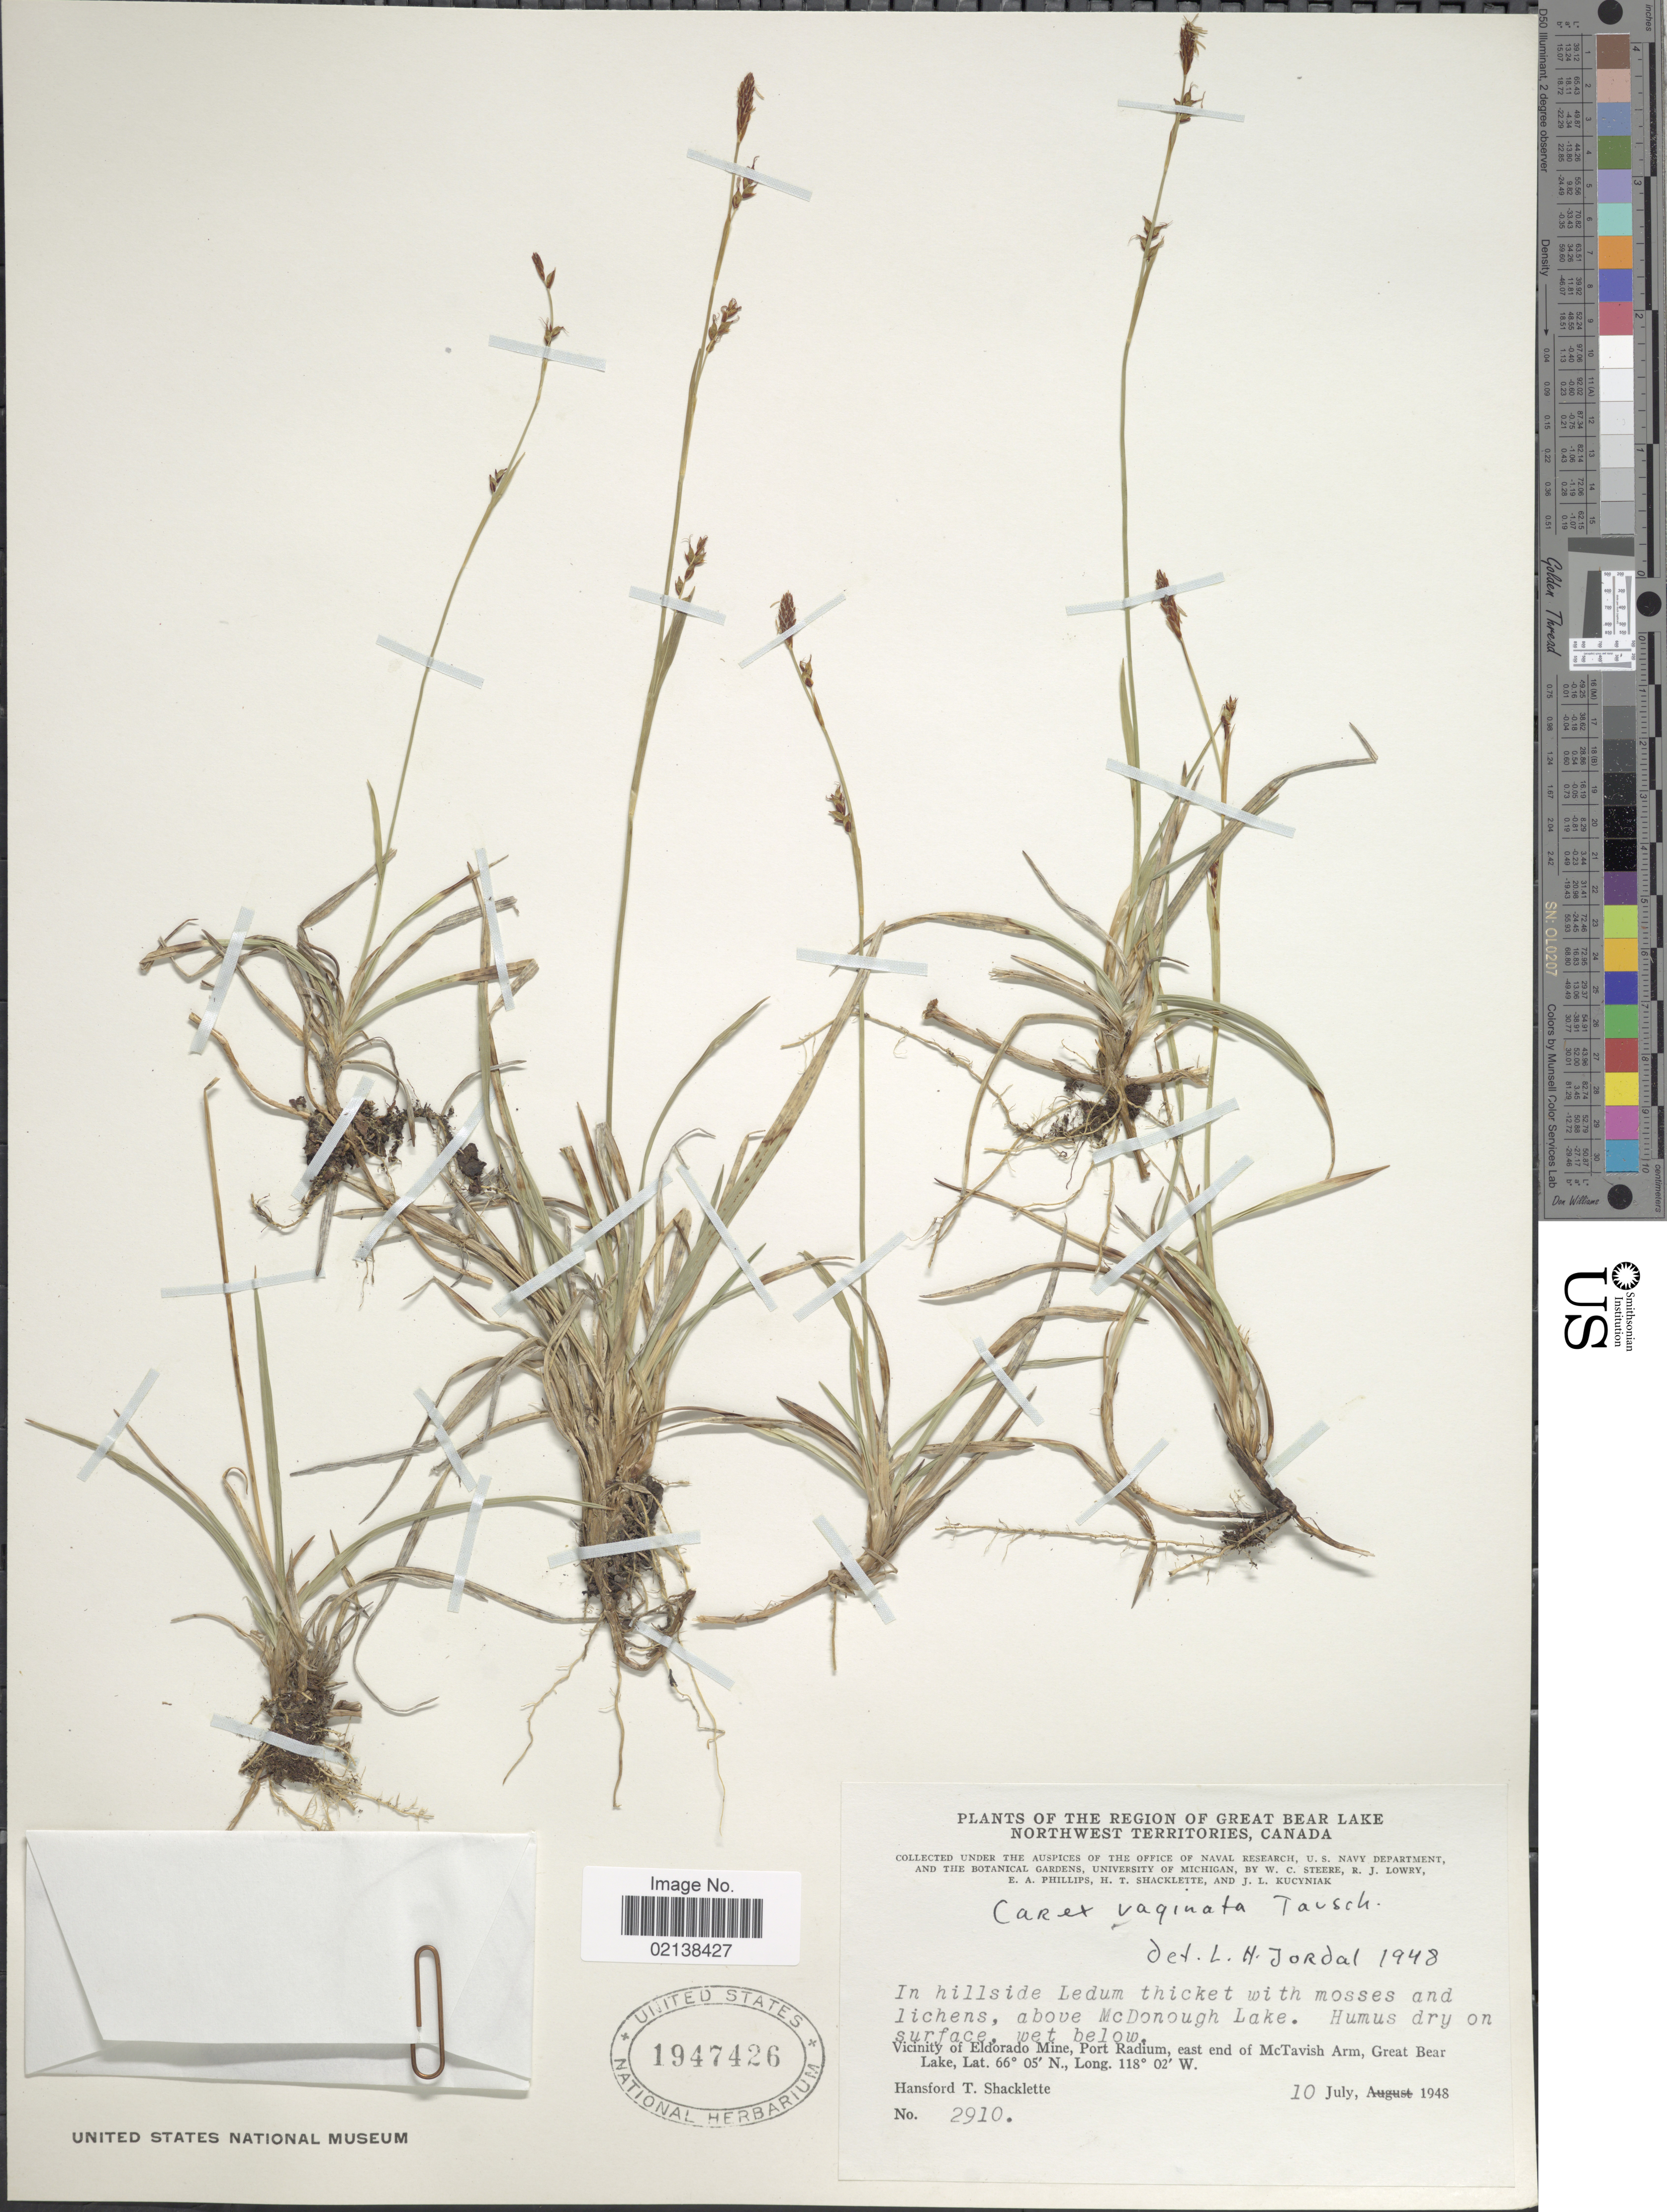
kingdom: Plantae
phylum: Tracheophyta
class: Liliopsida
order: Poales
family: Cyperaceae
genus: Carex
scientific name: Carex vaginata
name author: Tausch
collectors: H. Shacklette, W. C. Steere, R. Lowry, E. Phillips & J. Kucyniak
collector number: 2910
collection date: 1948-07-10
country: Canada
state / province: Northwest Territories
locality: Region of Great Bear Lake, in hillside Ledum thicket with mosses and lichens, above McDonough Lake, vicinity of Eldorado Mine, Port Radium, east end of McTavish Arm, Great Bear Lake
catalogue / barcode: US 1947426